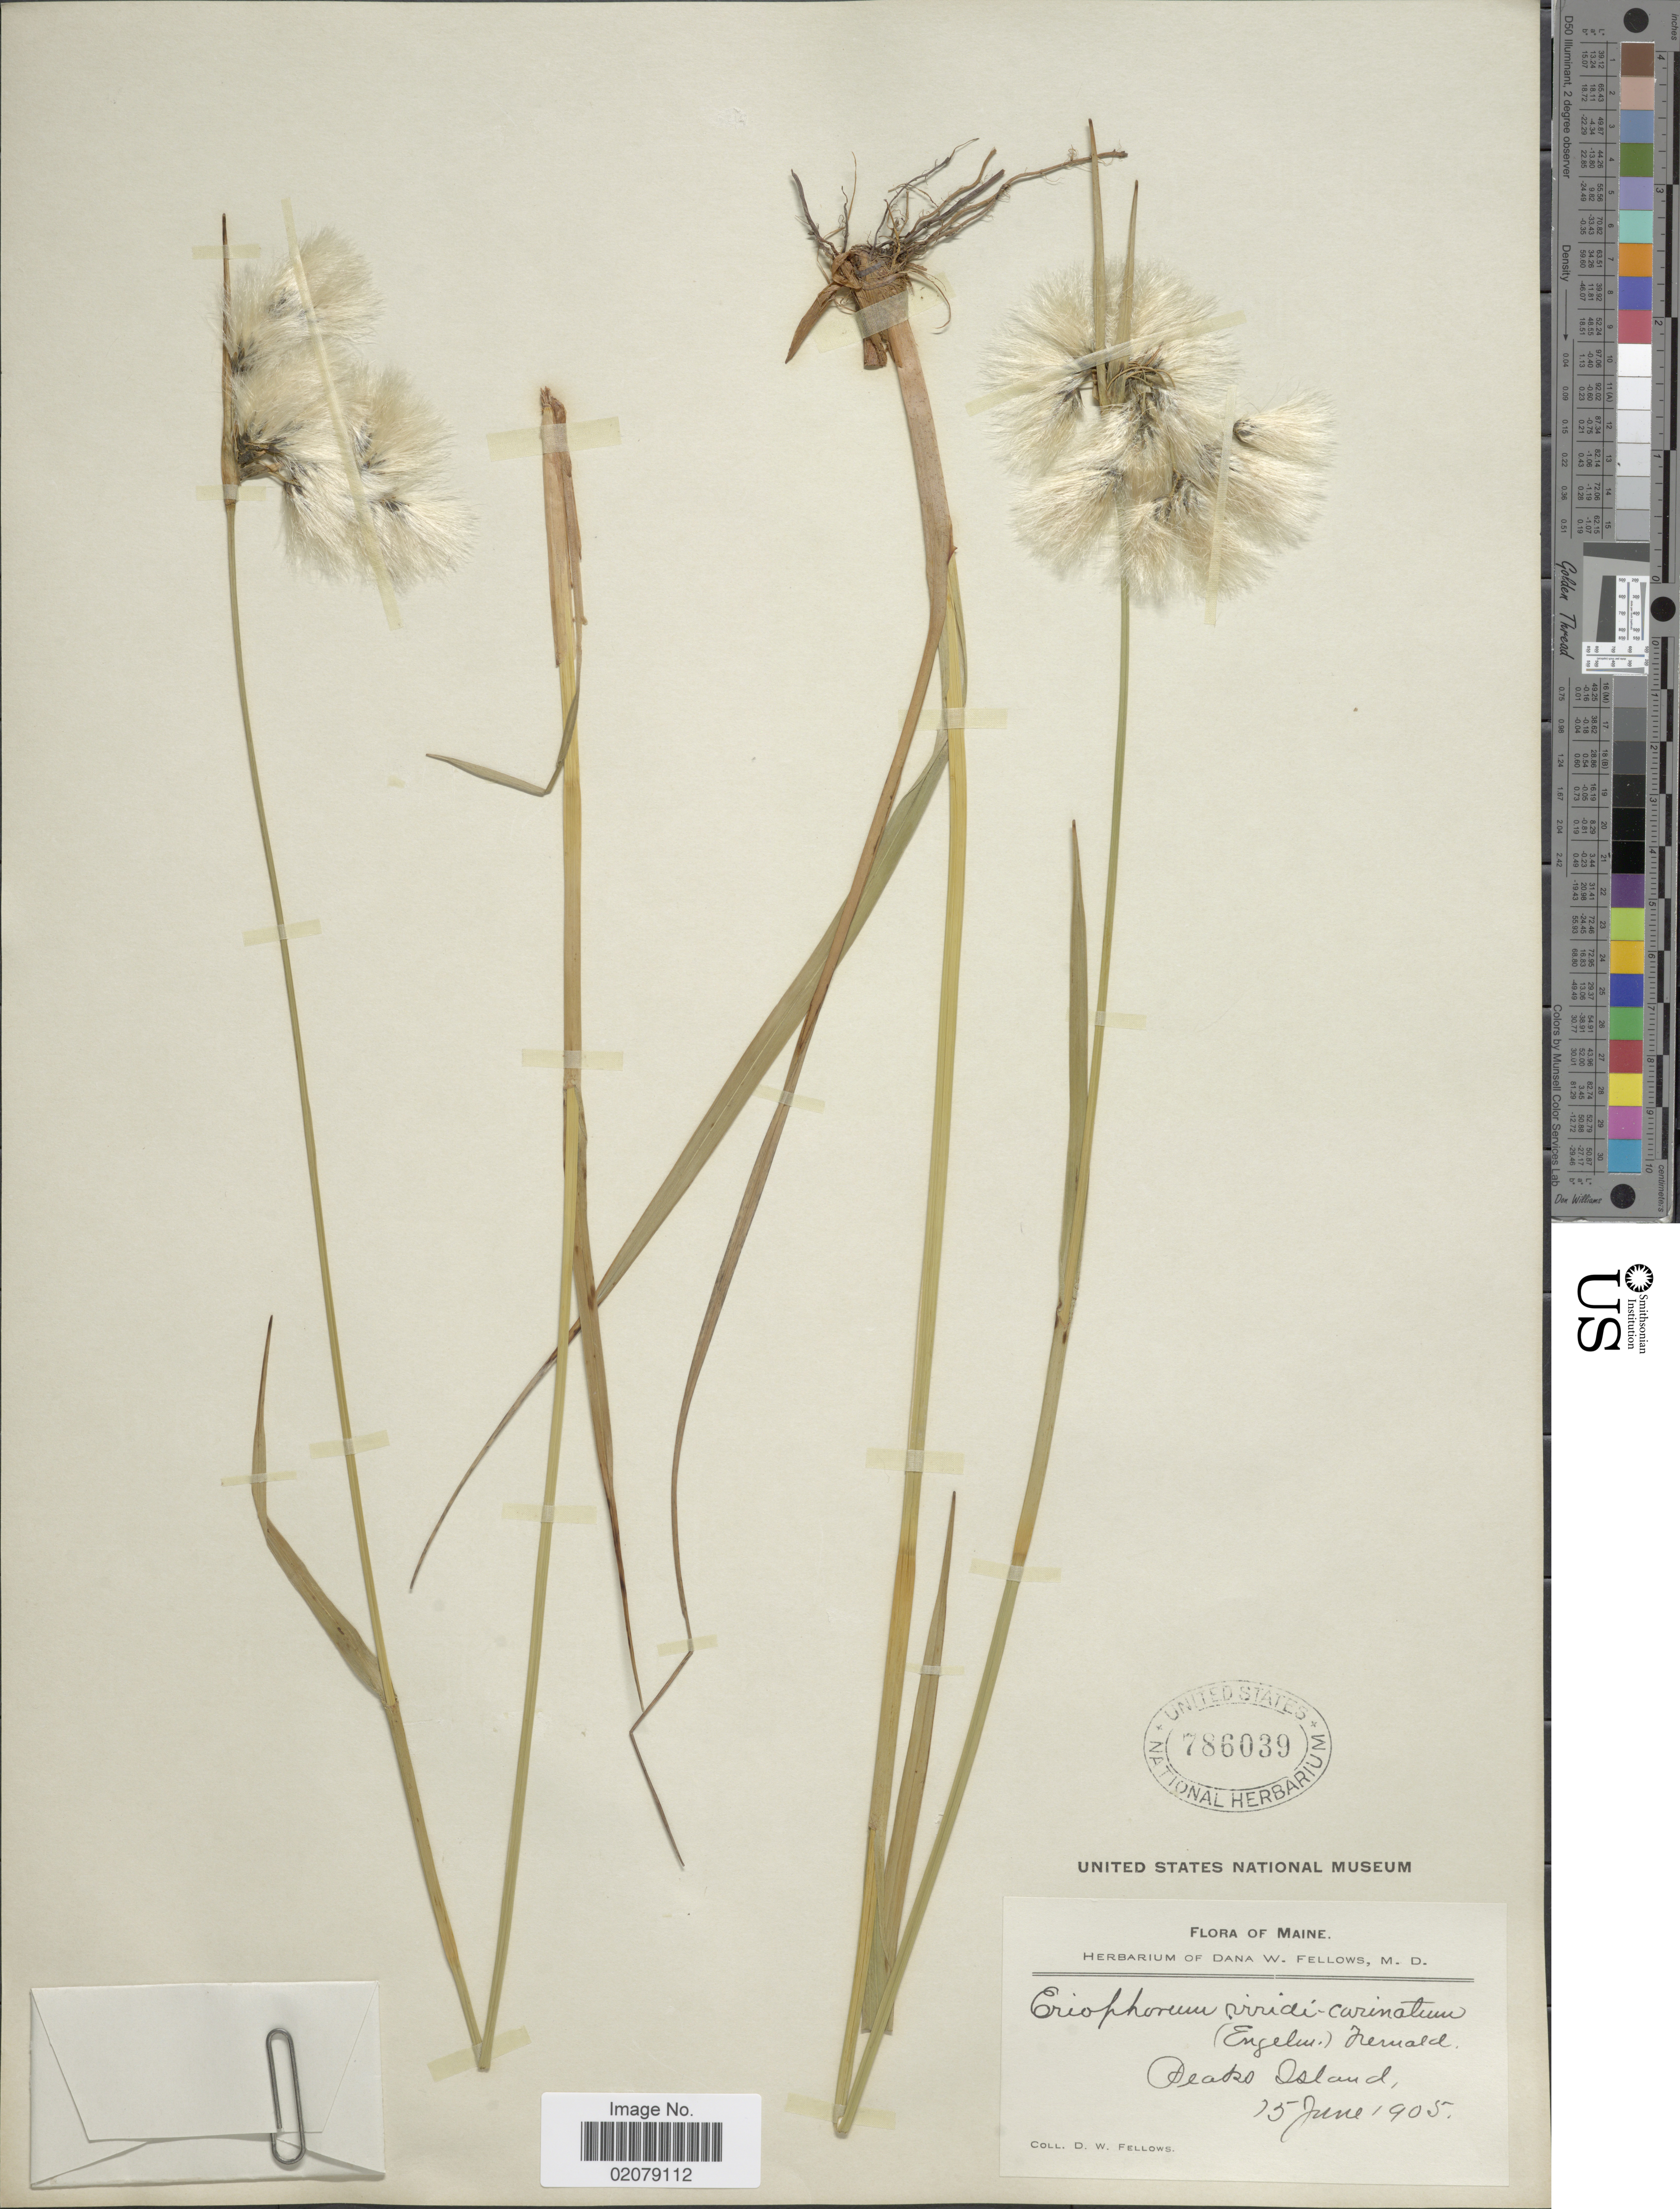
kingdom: Plantae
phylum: Tracheophyta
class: Liliopsida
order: Poales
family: Cyperaceae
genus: Eriophorum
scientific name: Eriophorum viridicarinatum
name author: (Englem.) Fernald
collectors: D. W. Fellows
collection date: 1905-06-15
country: United States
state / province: Maine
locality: Peaks Island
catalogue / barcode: US 786039